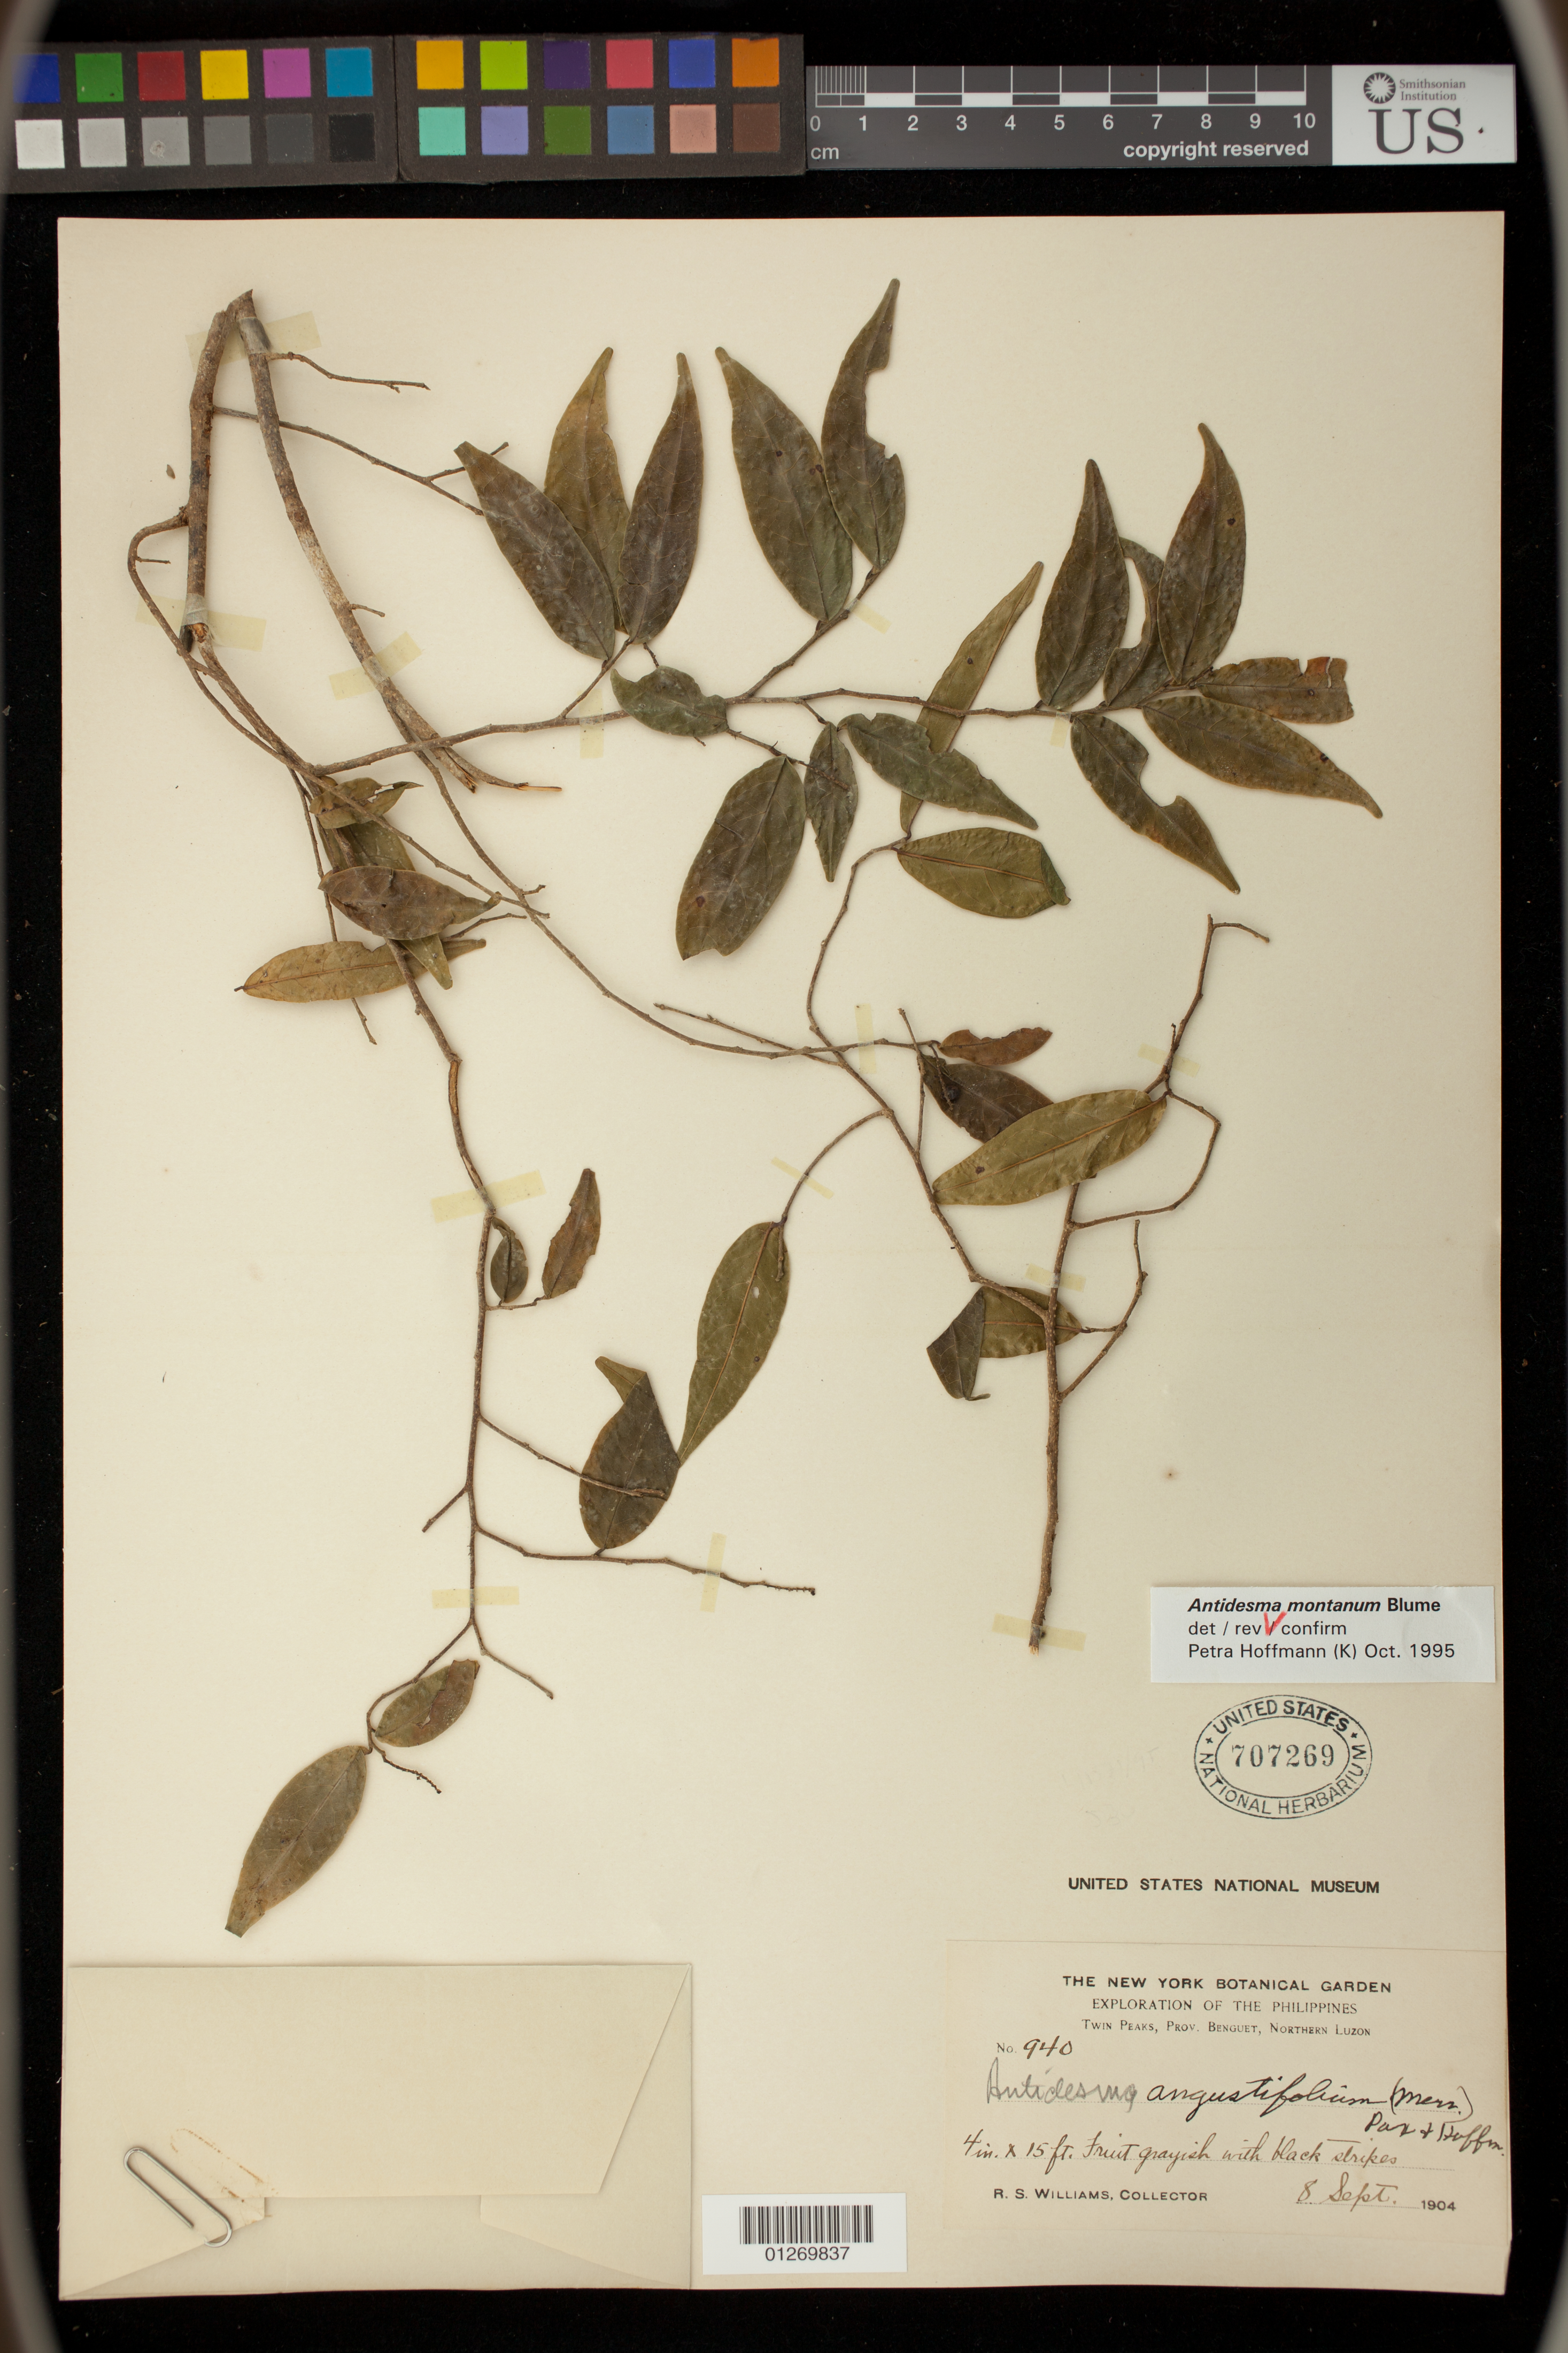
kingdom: Plantae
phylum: Tracheophyta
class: Magnoliopsida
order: Malpighiales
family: Phyllanthaceae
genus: Antidesma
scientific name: Antidesma montanum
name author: Blume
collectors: R. S. Williams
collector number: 940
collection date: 1904-09-08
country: Philippines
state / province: Cordillera (Administrative Region)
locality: Twin Peaks, Prov. Benguet, Northern Luzon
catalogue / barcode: US 707269